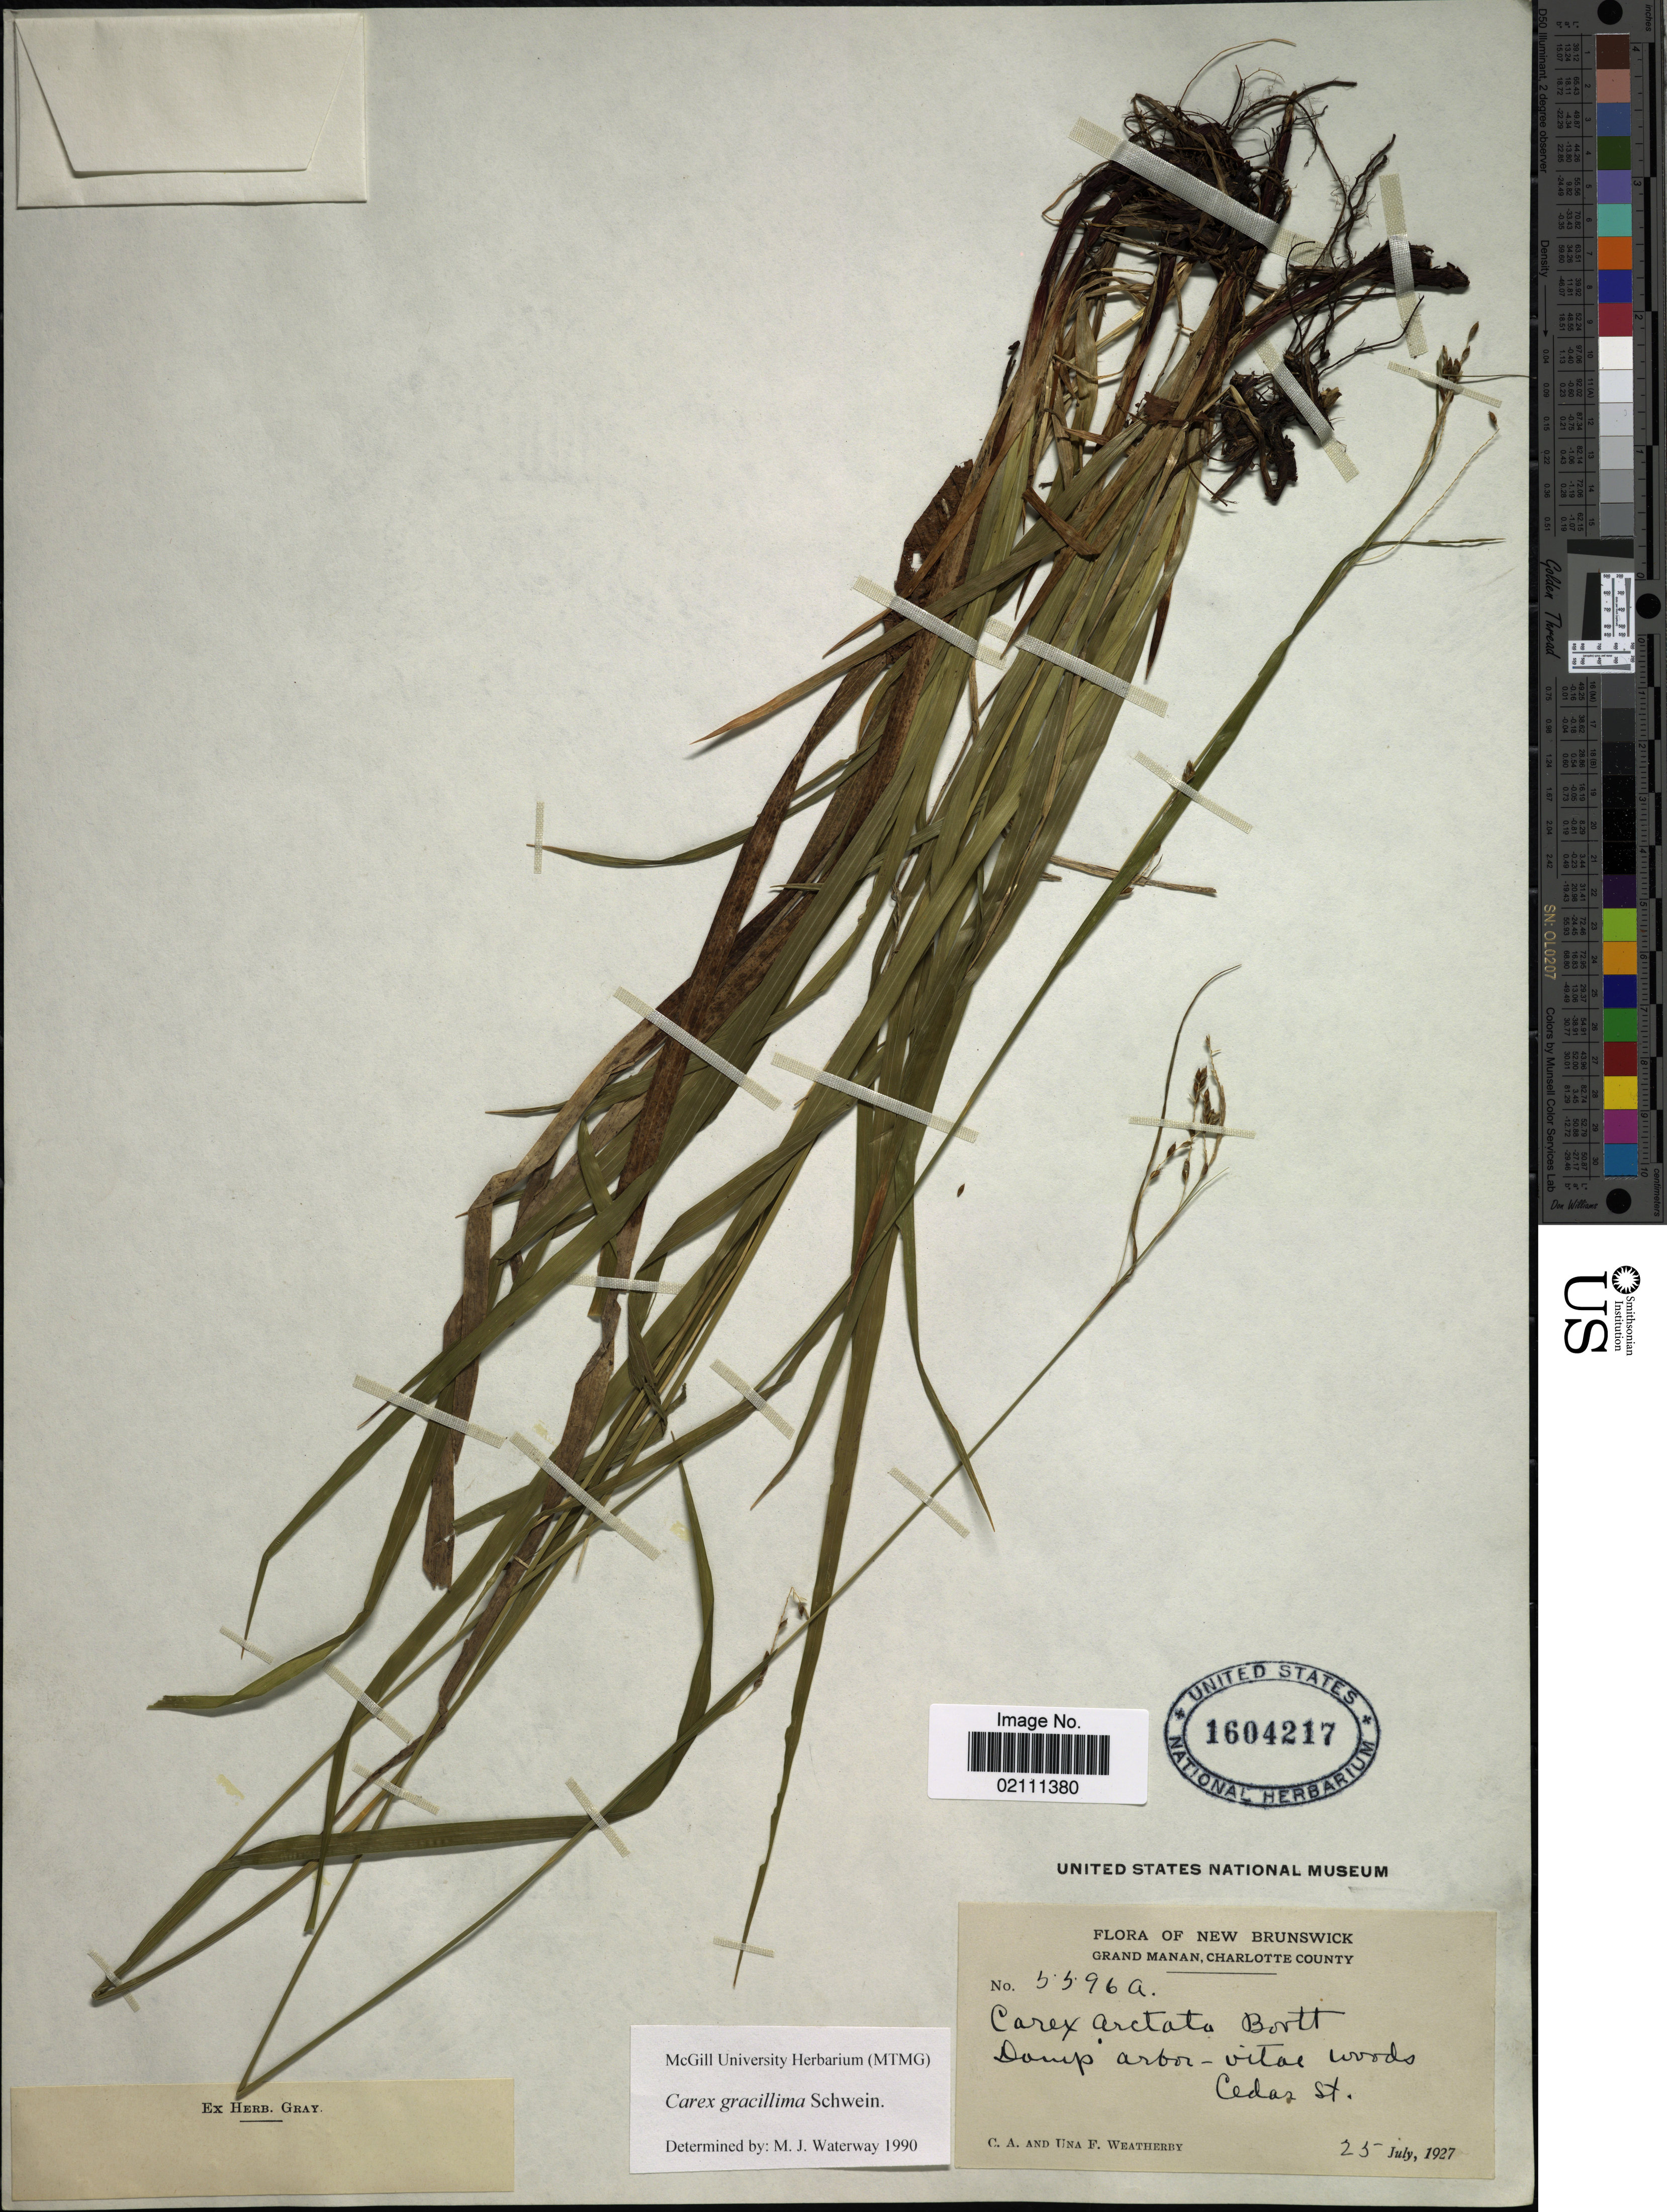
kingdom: Plantae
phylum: Tracheophyta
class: Liliopsida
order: Poales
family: Cyperaceae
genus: Carex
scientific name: Carex gracillima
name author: Schwein.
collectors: C. A. Weatherby & U. Weatherby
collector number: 5596A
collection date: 1927-07-25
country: Canada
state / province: New Brunswick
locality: Grand Manan, Charlotte County, Damp arbor-vitae woods, Cedar St.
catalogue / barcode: US 1604217